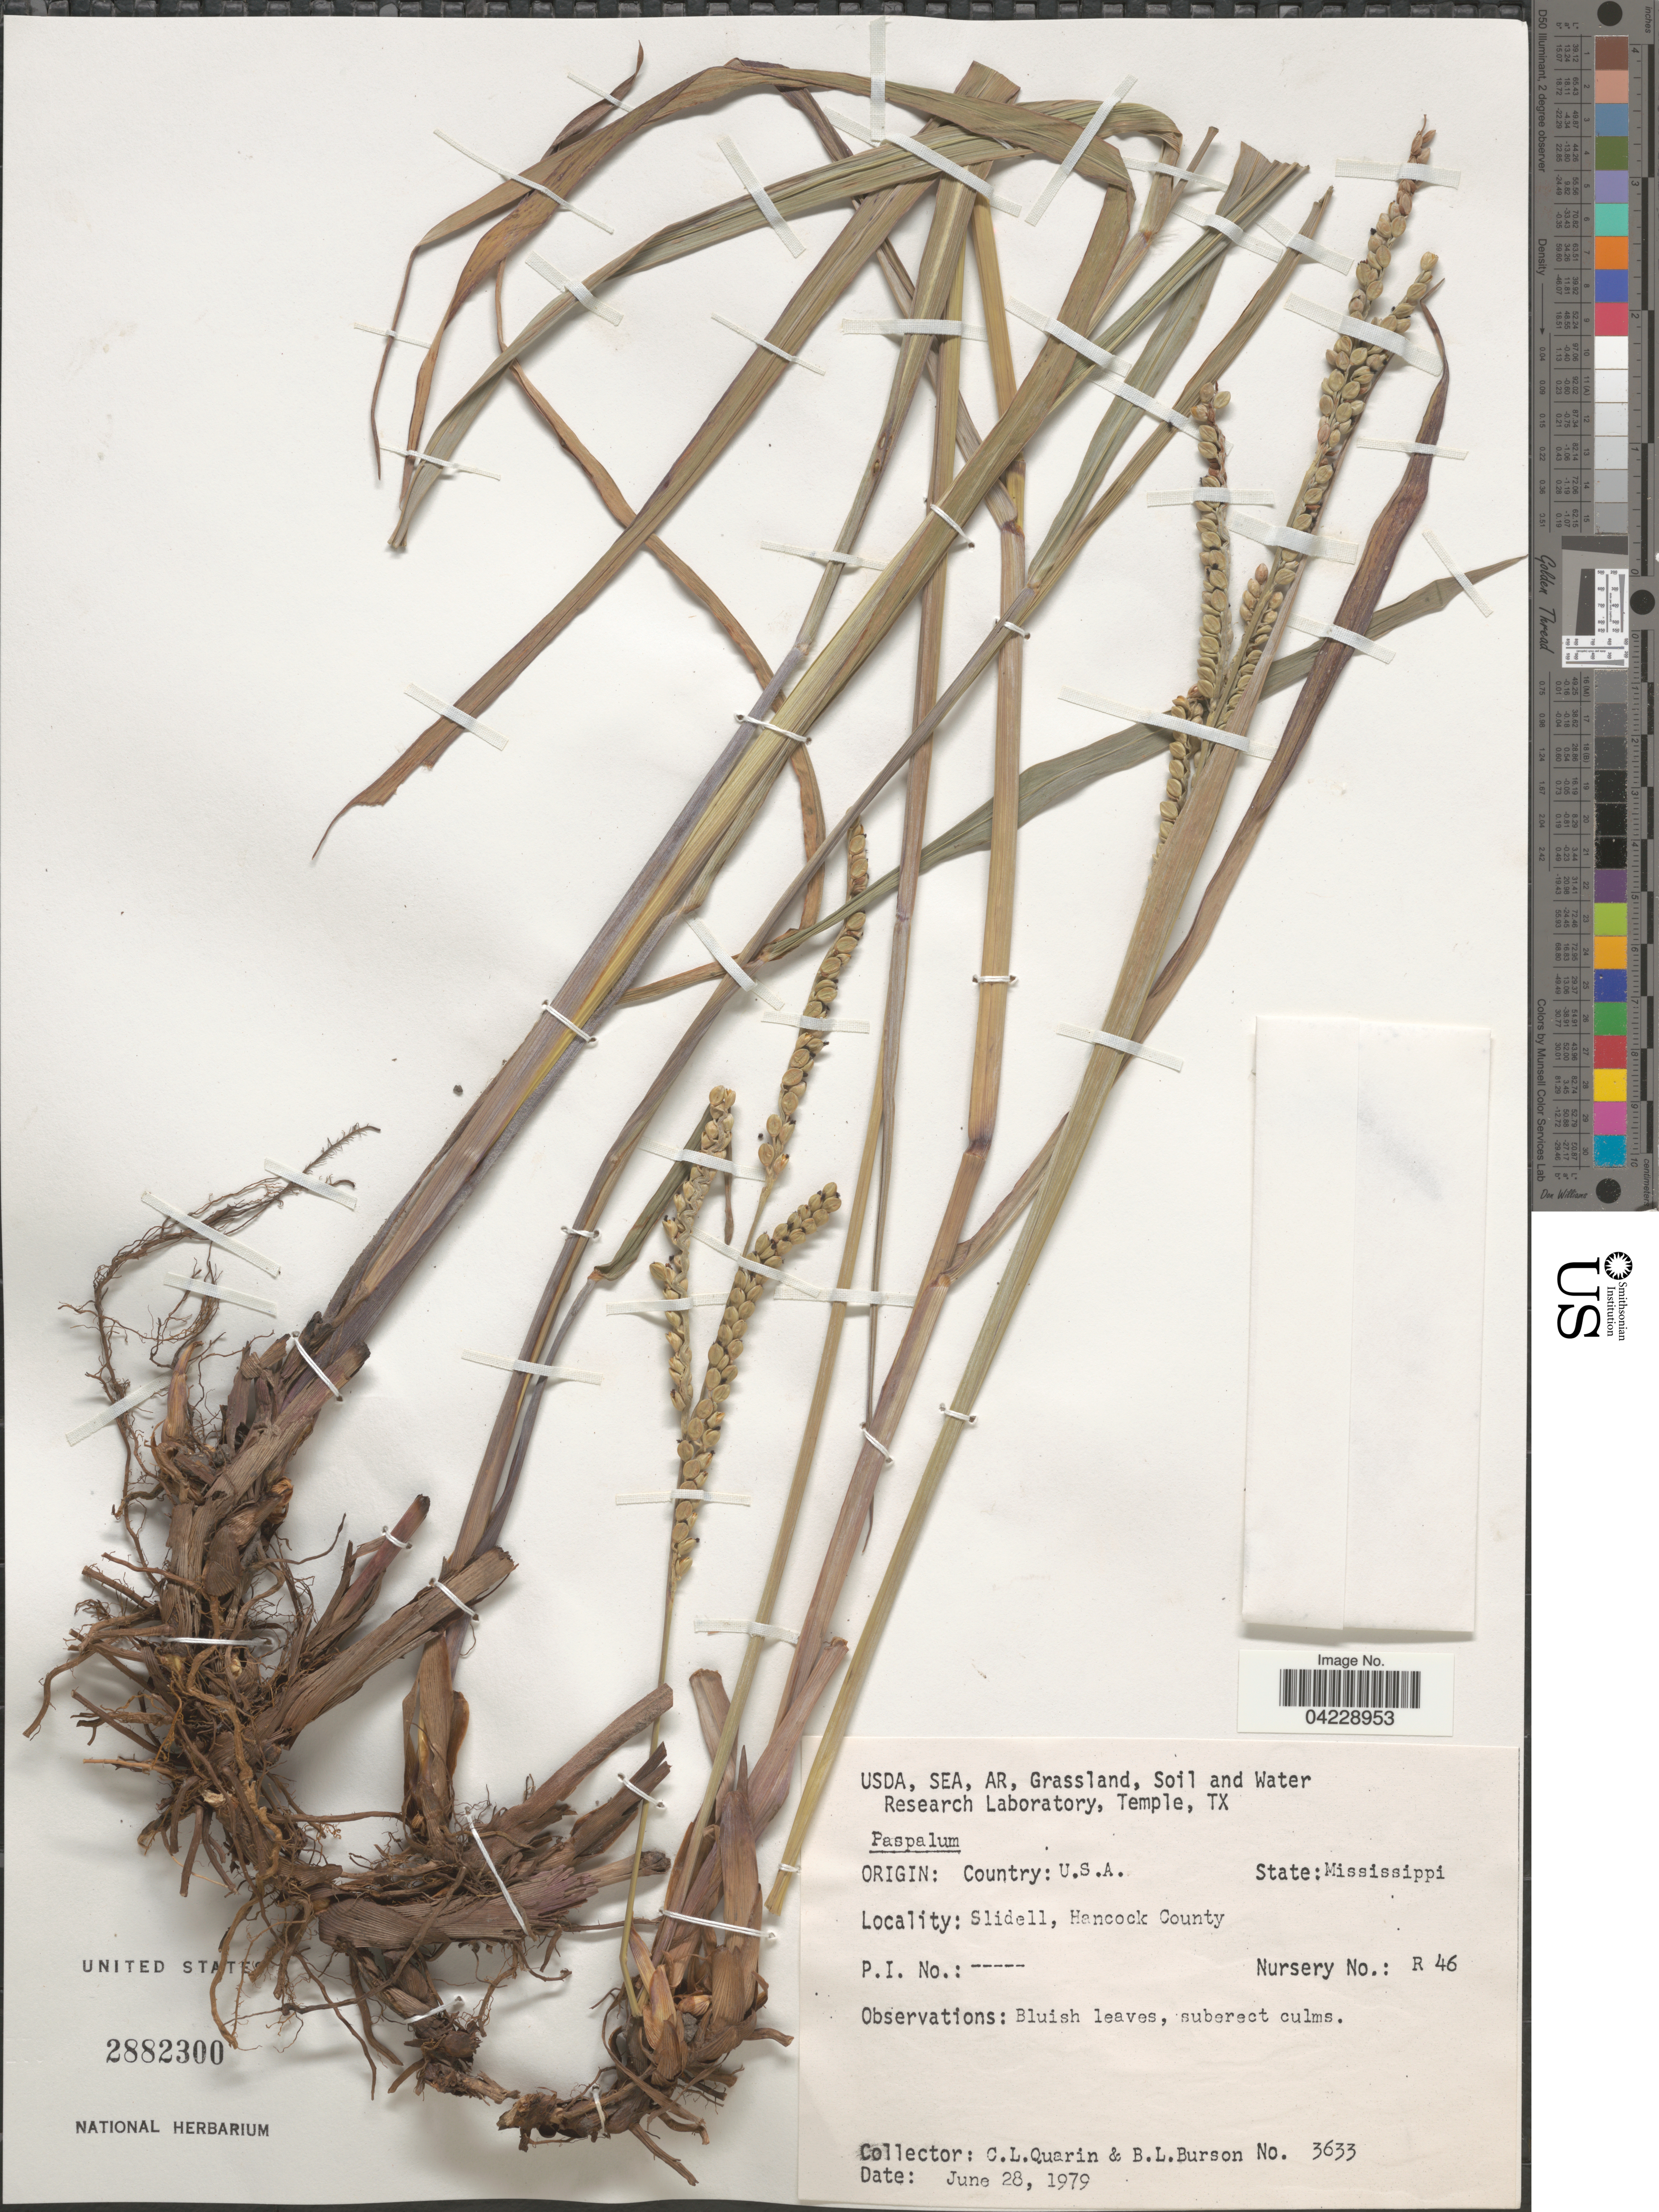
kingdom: Plantae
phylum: Tracheophyta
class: Liliopsida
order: Poales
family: Poaceae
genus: Paspalum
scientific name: Paspalum sp.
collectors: C. Quarin & B. Burson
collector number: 3633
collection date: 1979-06-28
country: United States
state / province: Texas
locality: USDA, SEA, AR, Grassland, Soil and Water Research Laboratory, Temple. [unsure placement] Nursery No.: R 46.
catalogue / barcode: US 2882300